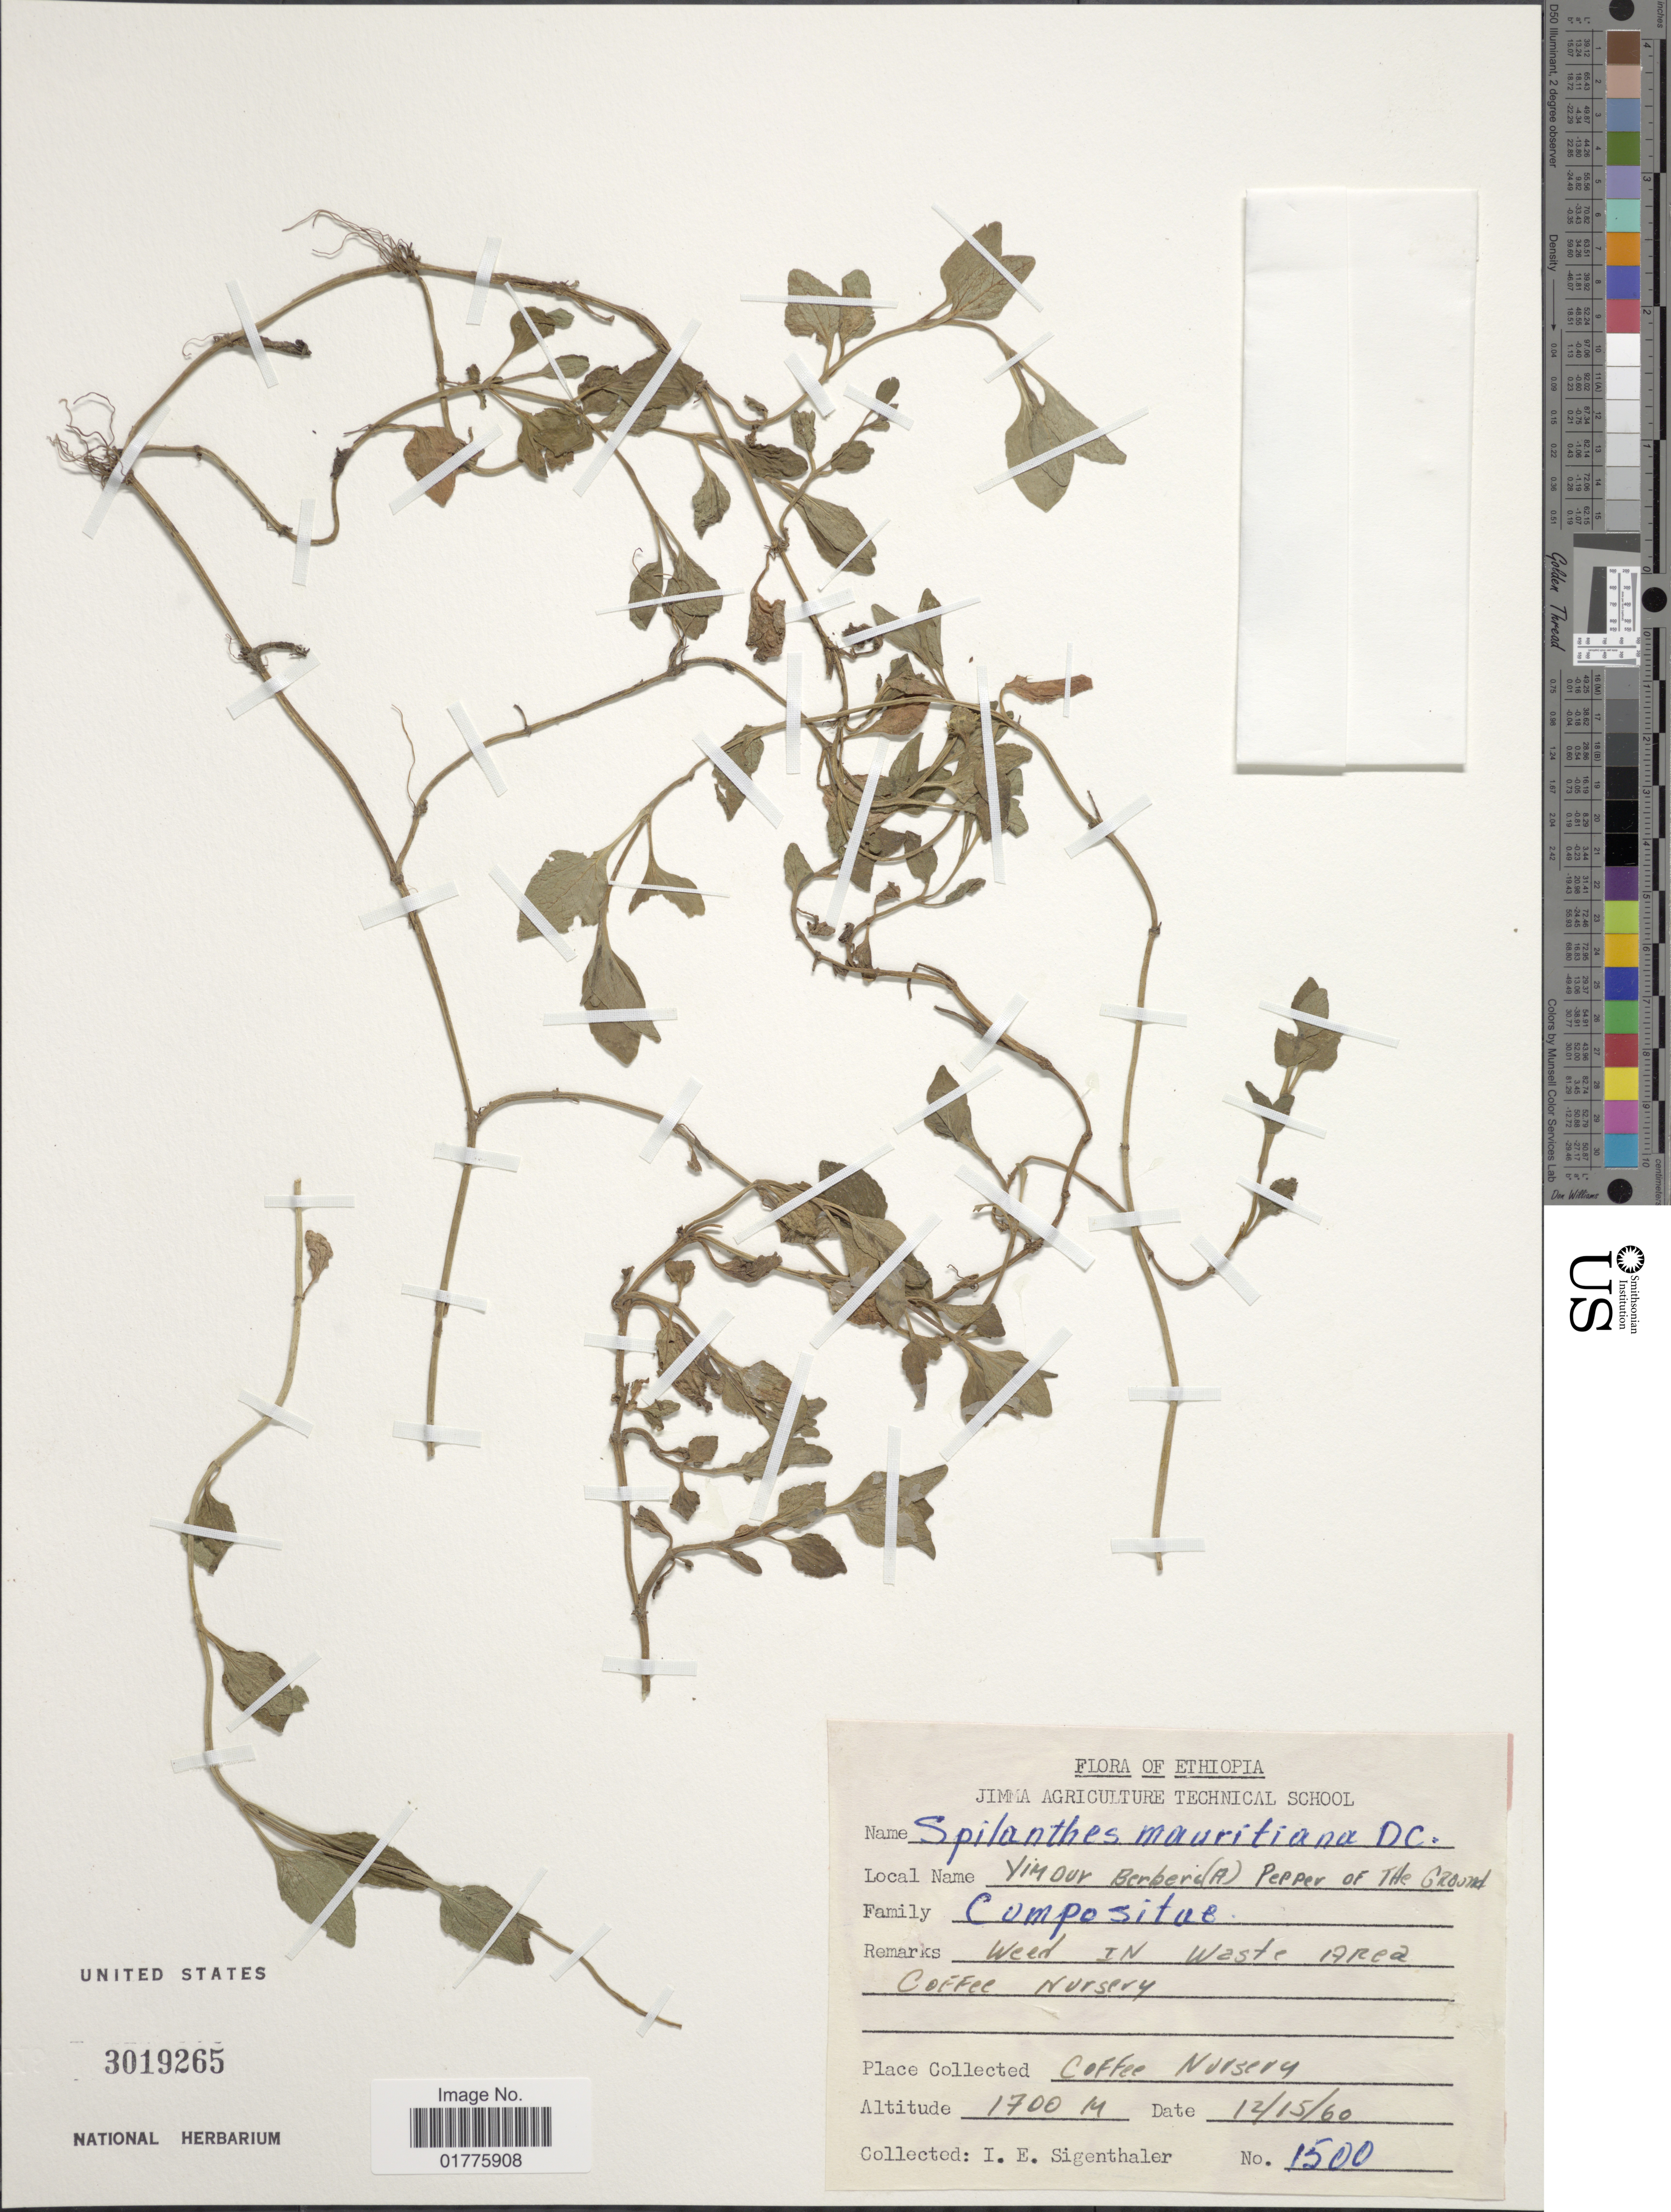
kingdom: Plantae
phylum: Tracheophyta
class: Magnoliopsida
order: Asterales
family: Asteraceae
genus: Acmella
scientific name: Acmella sp.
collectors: I. Sigenthaler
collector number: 1500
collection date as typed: Transcribed d/m/y: 15/12/60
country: Ethiopia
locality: Coffee Nursery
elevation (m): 1700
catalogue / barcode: US 3019265